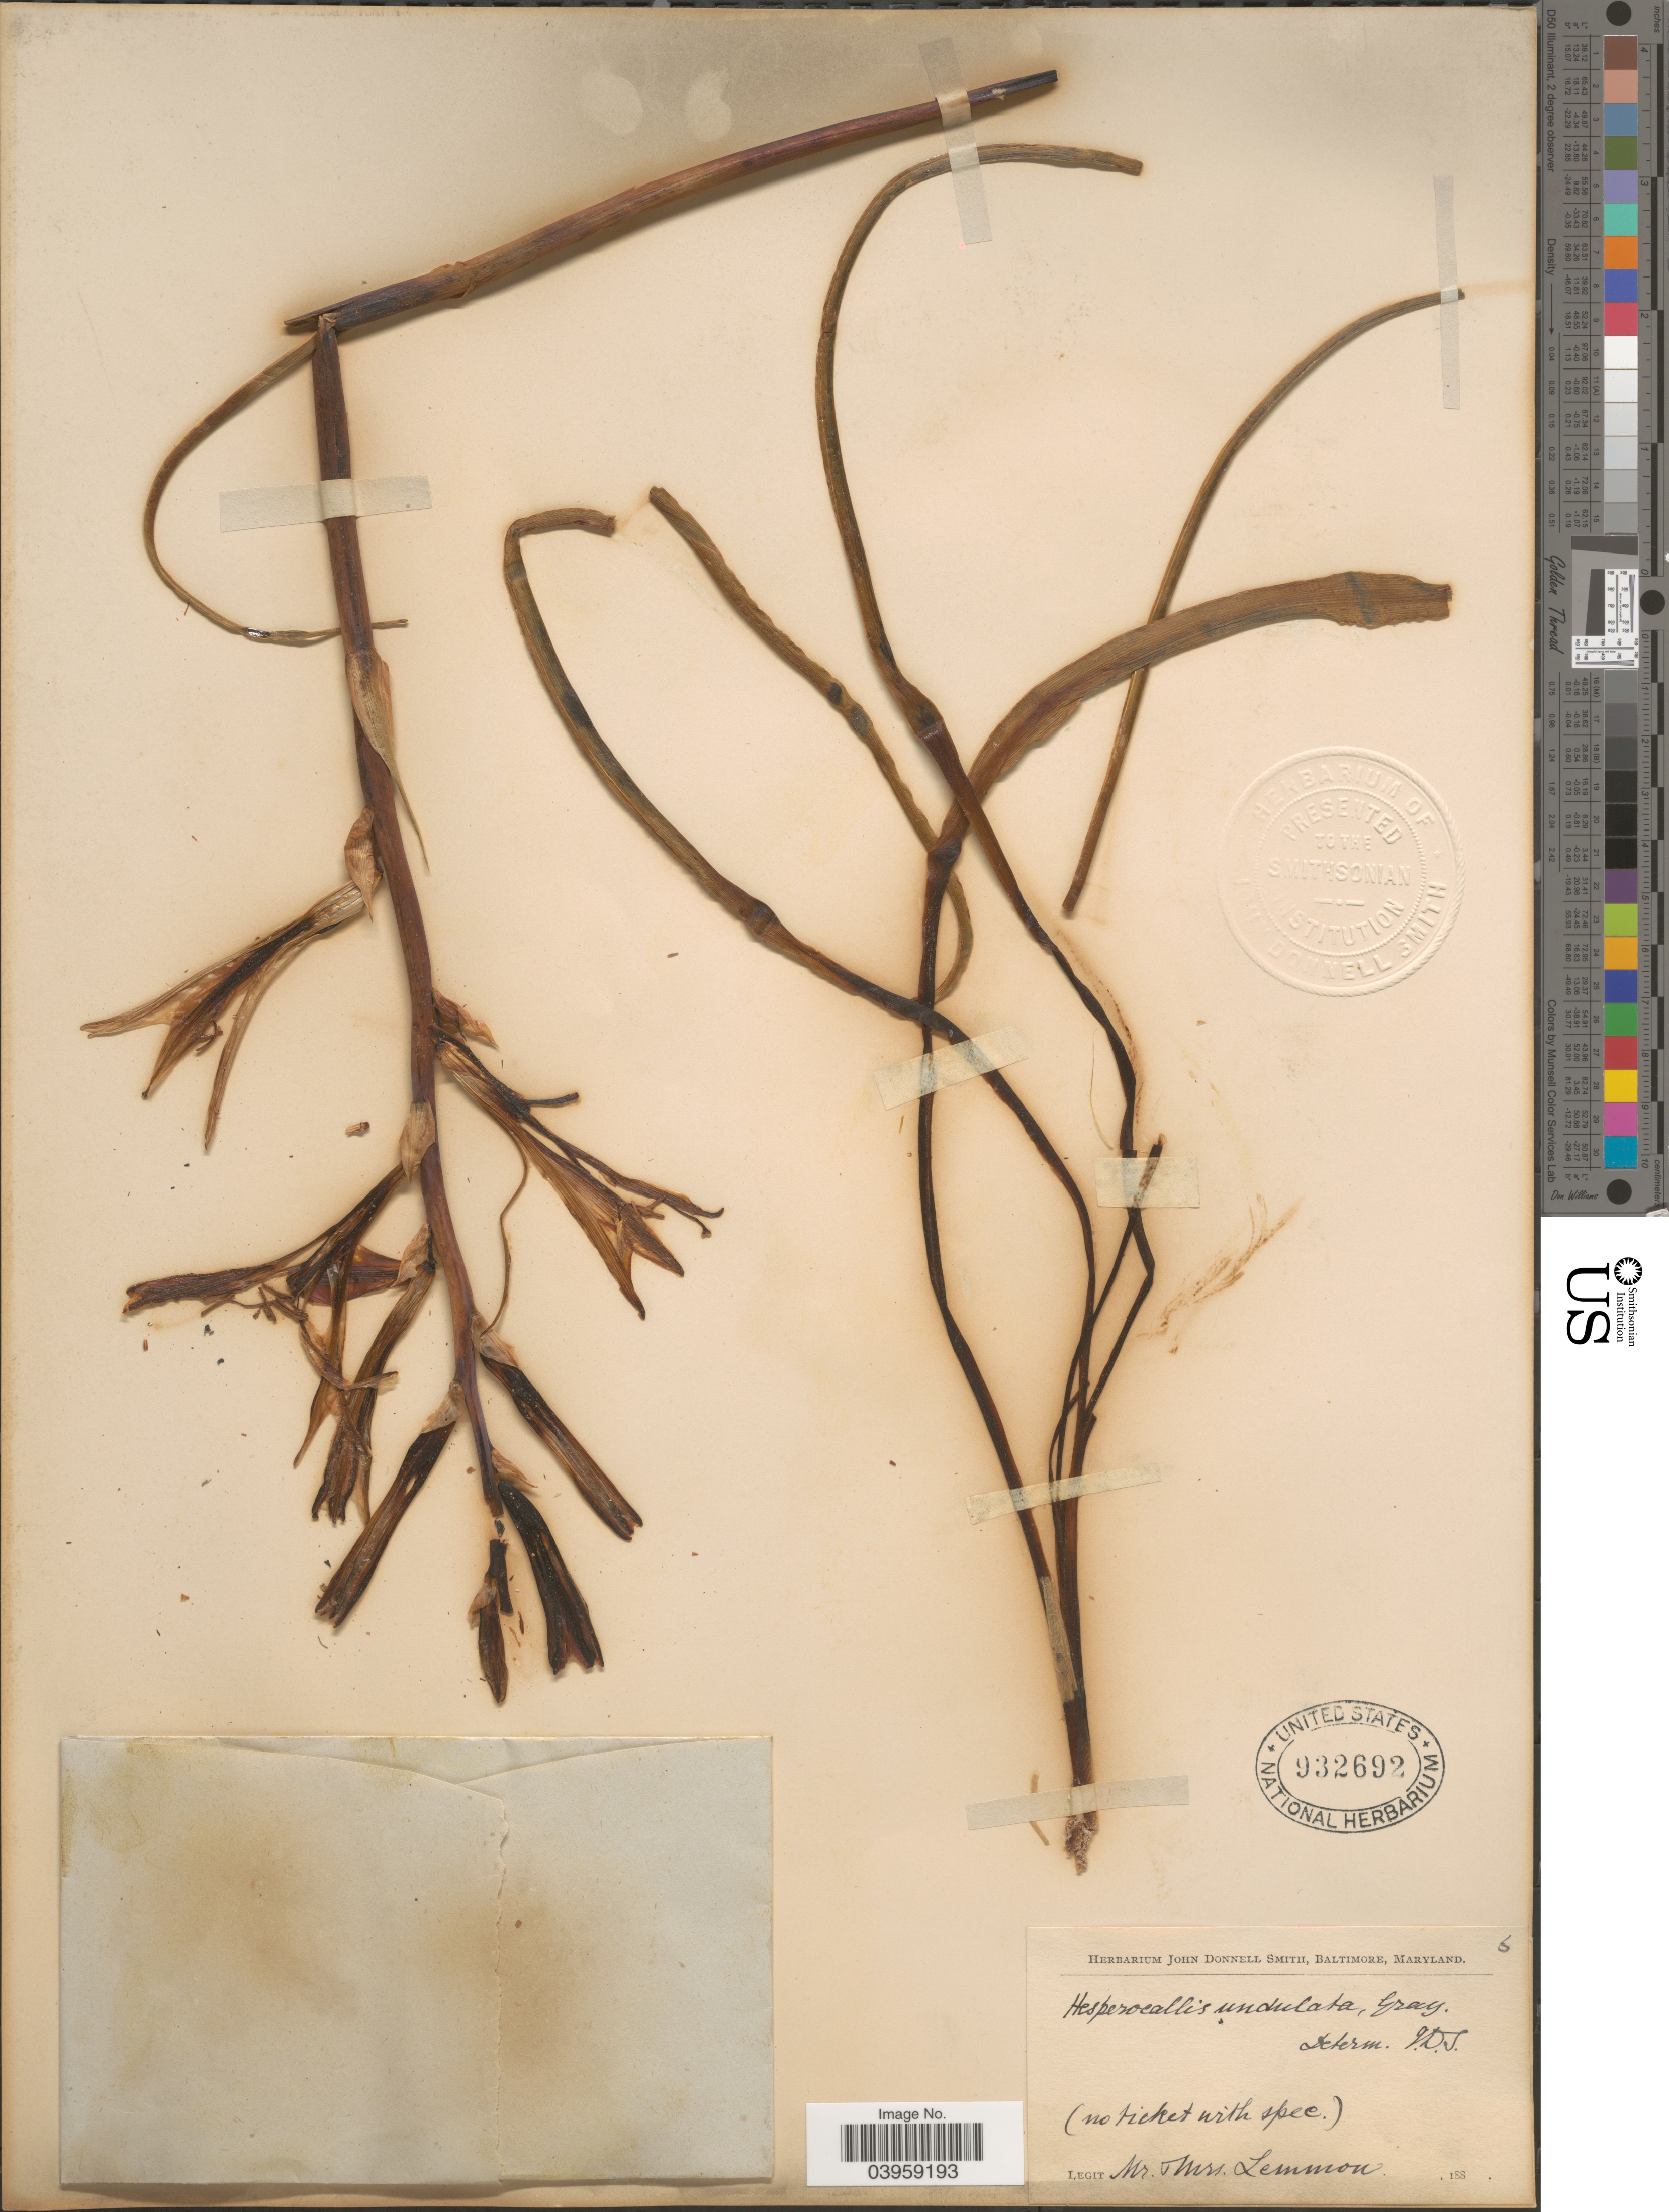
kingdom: Plantae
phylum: Tracheophyta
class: Liliopsida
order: Asparagales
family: Asparagaceae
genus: Hesperocallis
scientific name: Hesperocallis undulata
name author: A. Gray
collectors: -- Lemmon & Lemmon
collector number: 6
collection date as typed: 188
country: United States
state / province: Maryland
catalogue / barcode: US 932692